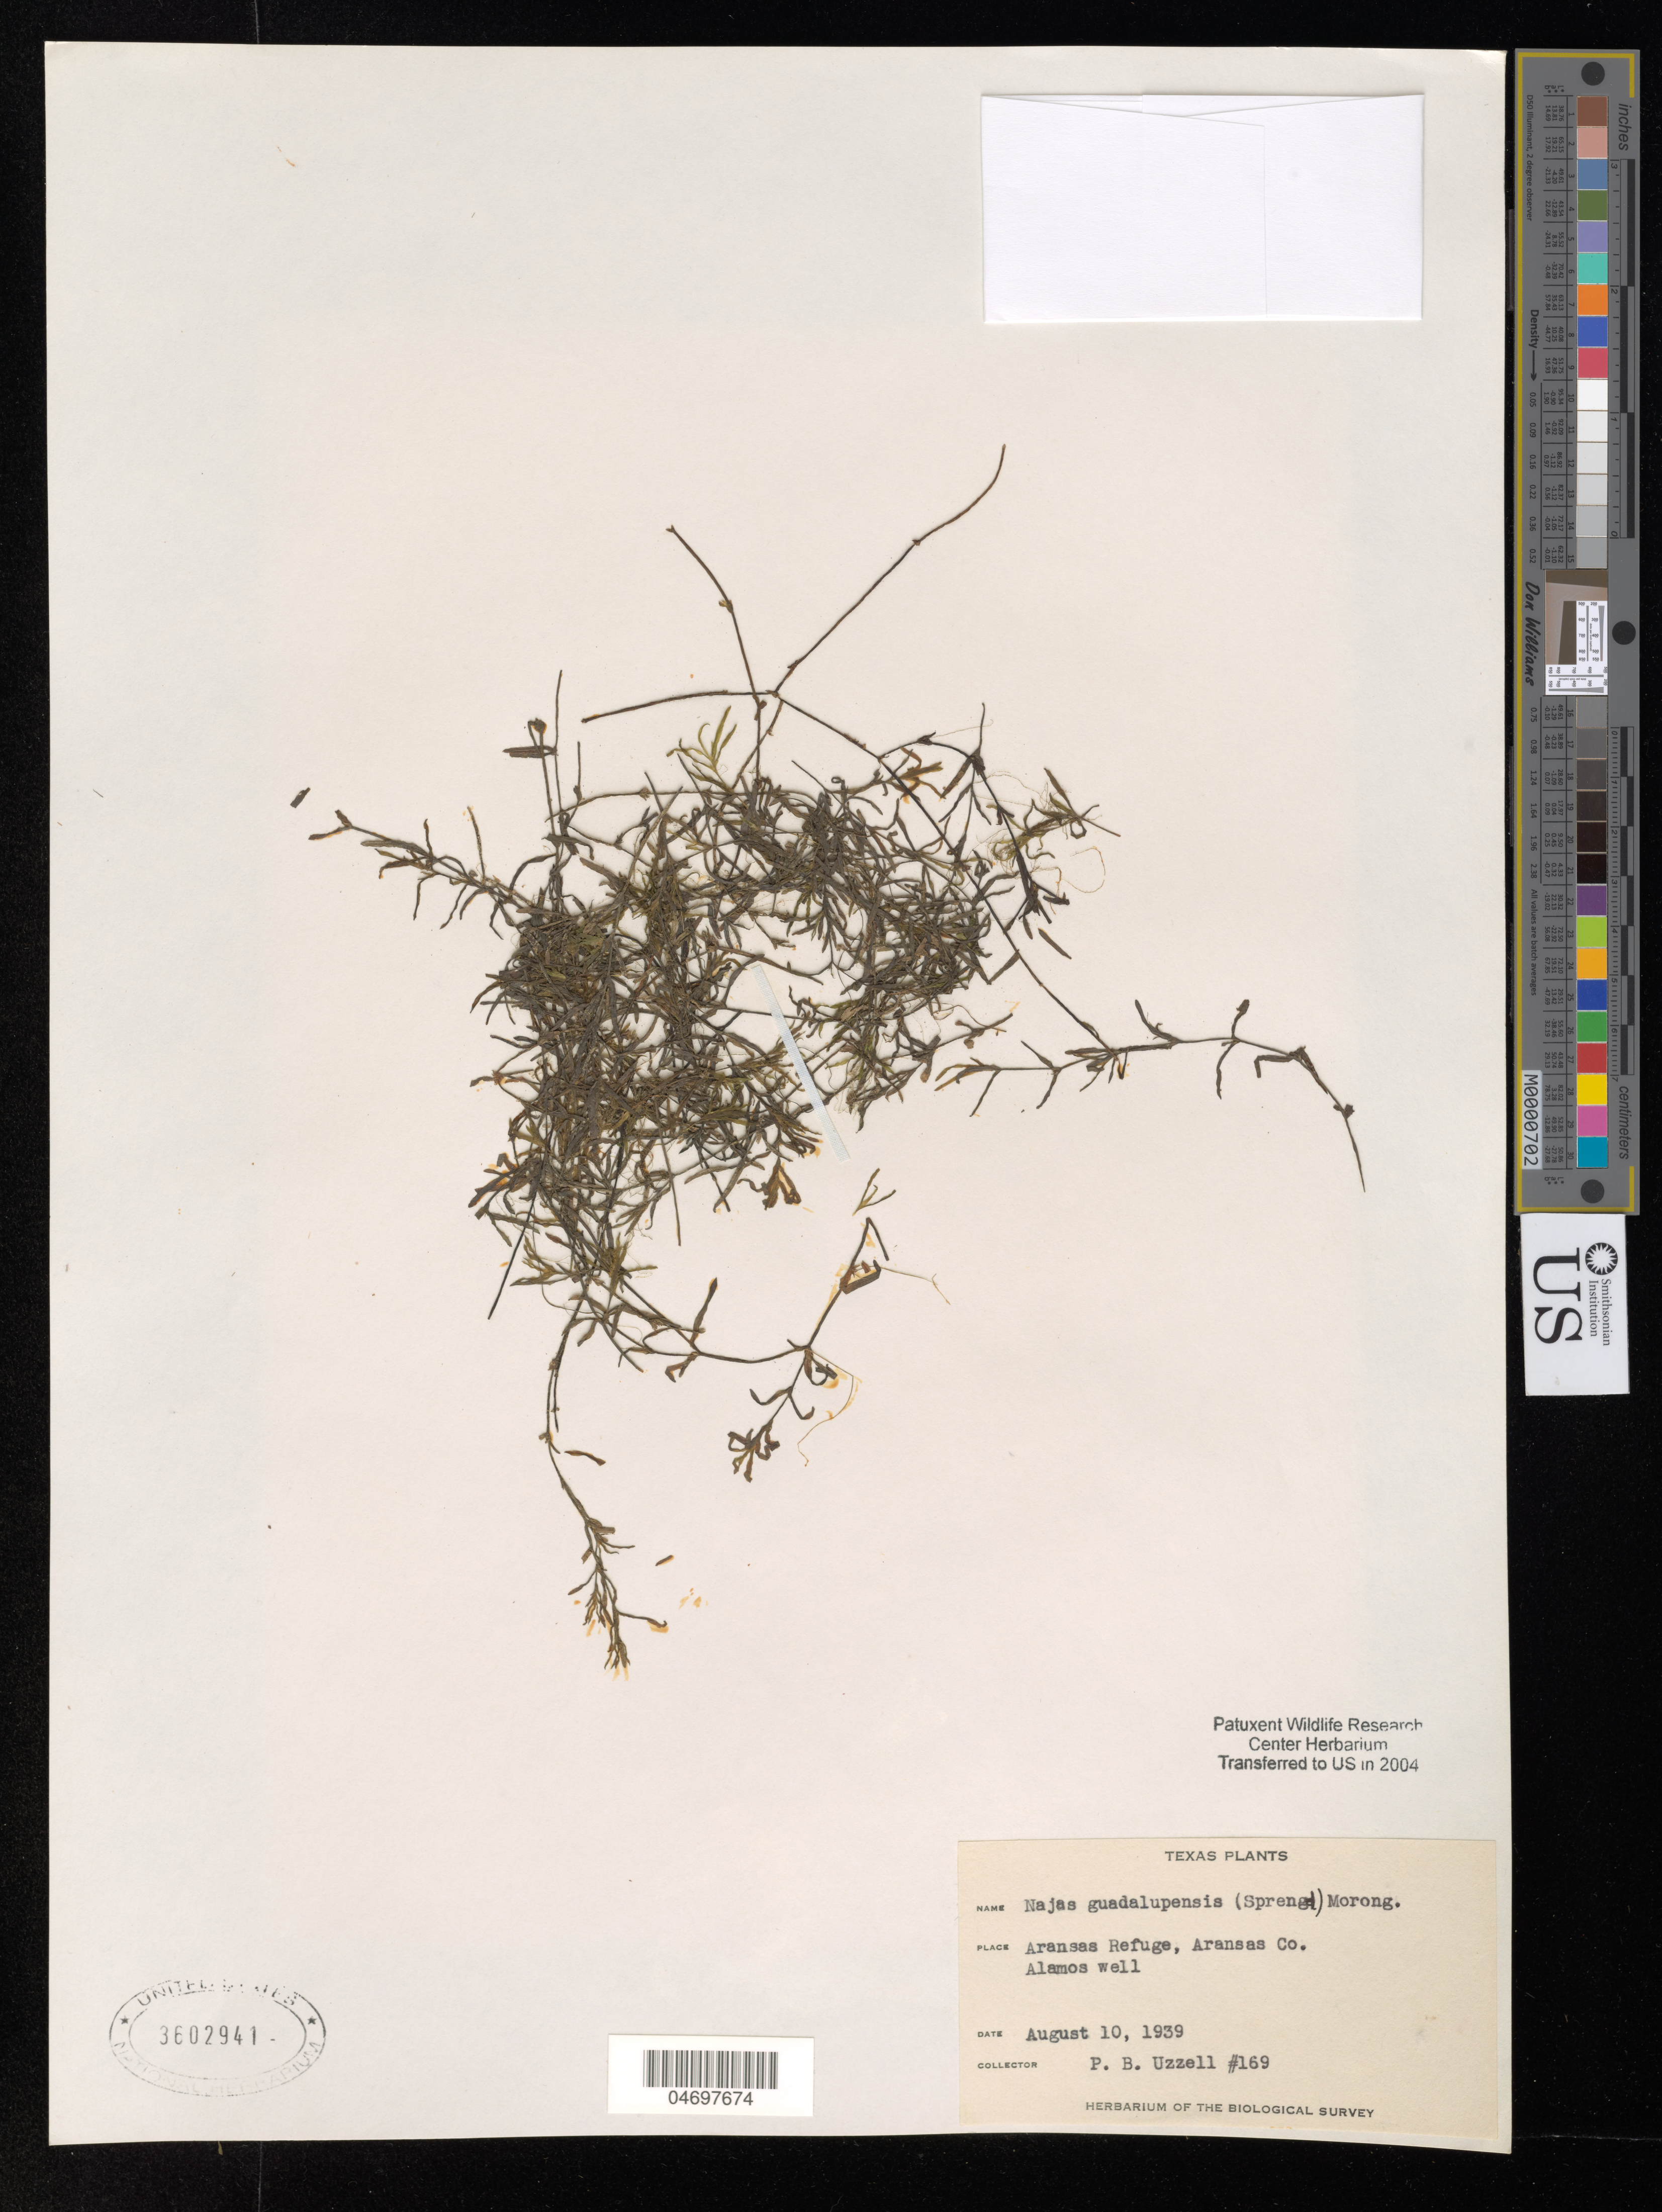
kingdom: Plantae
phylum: Tracheophyta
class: Liliopsida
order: Alismatales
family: Hydrocharitaceae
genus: Najas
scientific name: Najas guadalupensis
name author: (Spreng.) Magnus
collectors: P. Uzzell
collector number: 169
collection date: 1939-08-10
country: United States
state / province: Texas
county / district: Aransas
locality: Aransas Refuge, Alamos well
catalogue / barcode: US 3602941